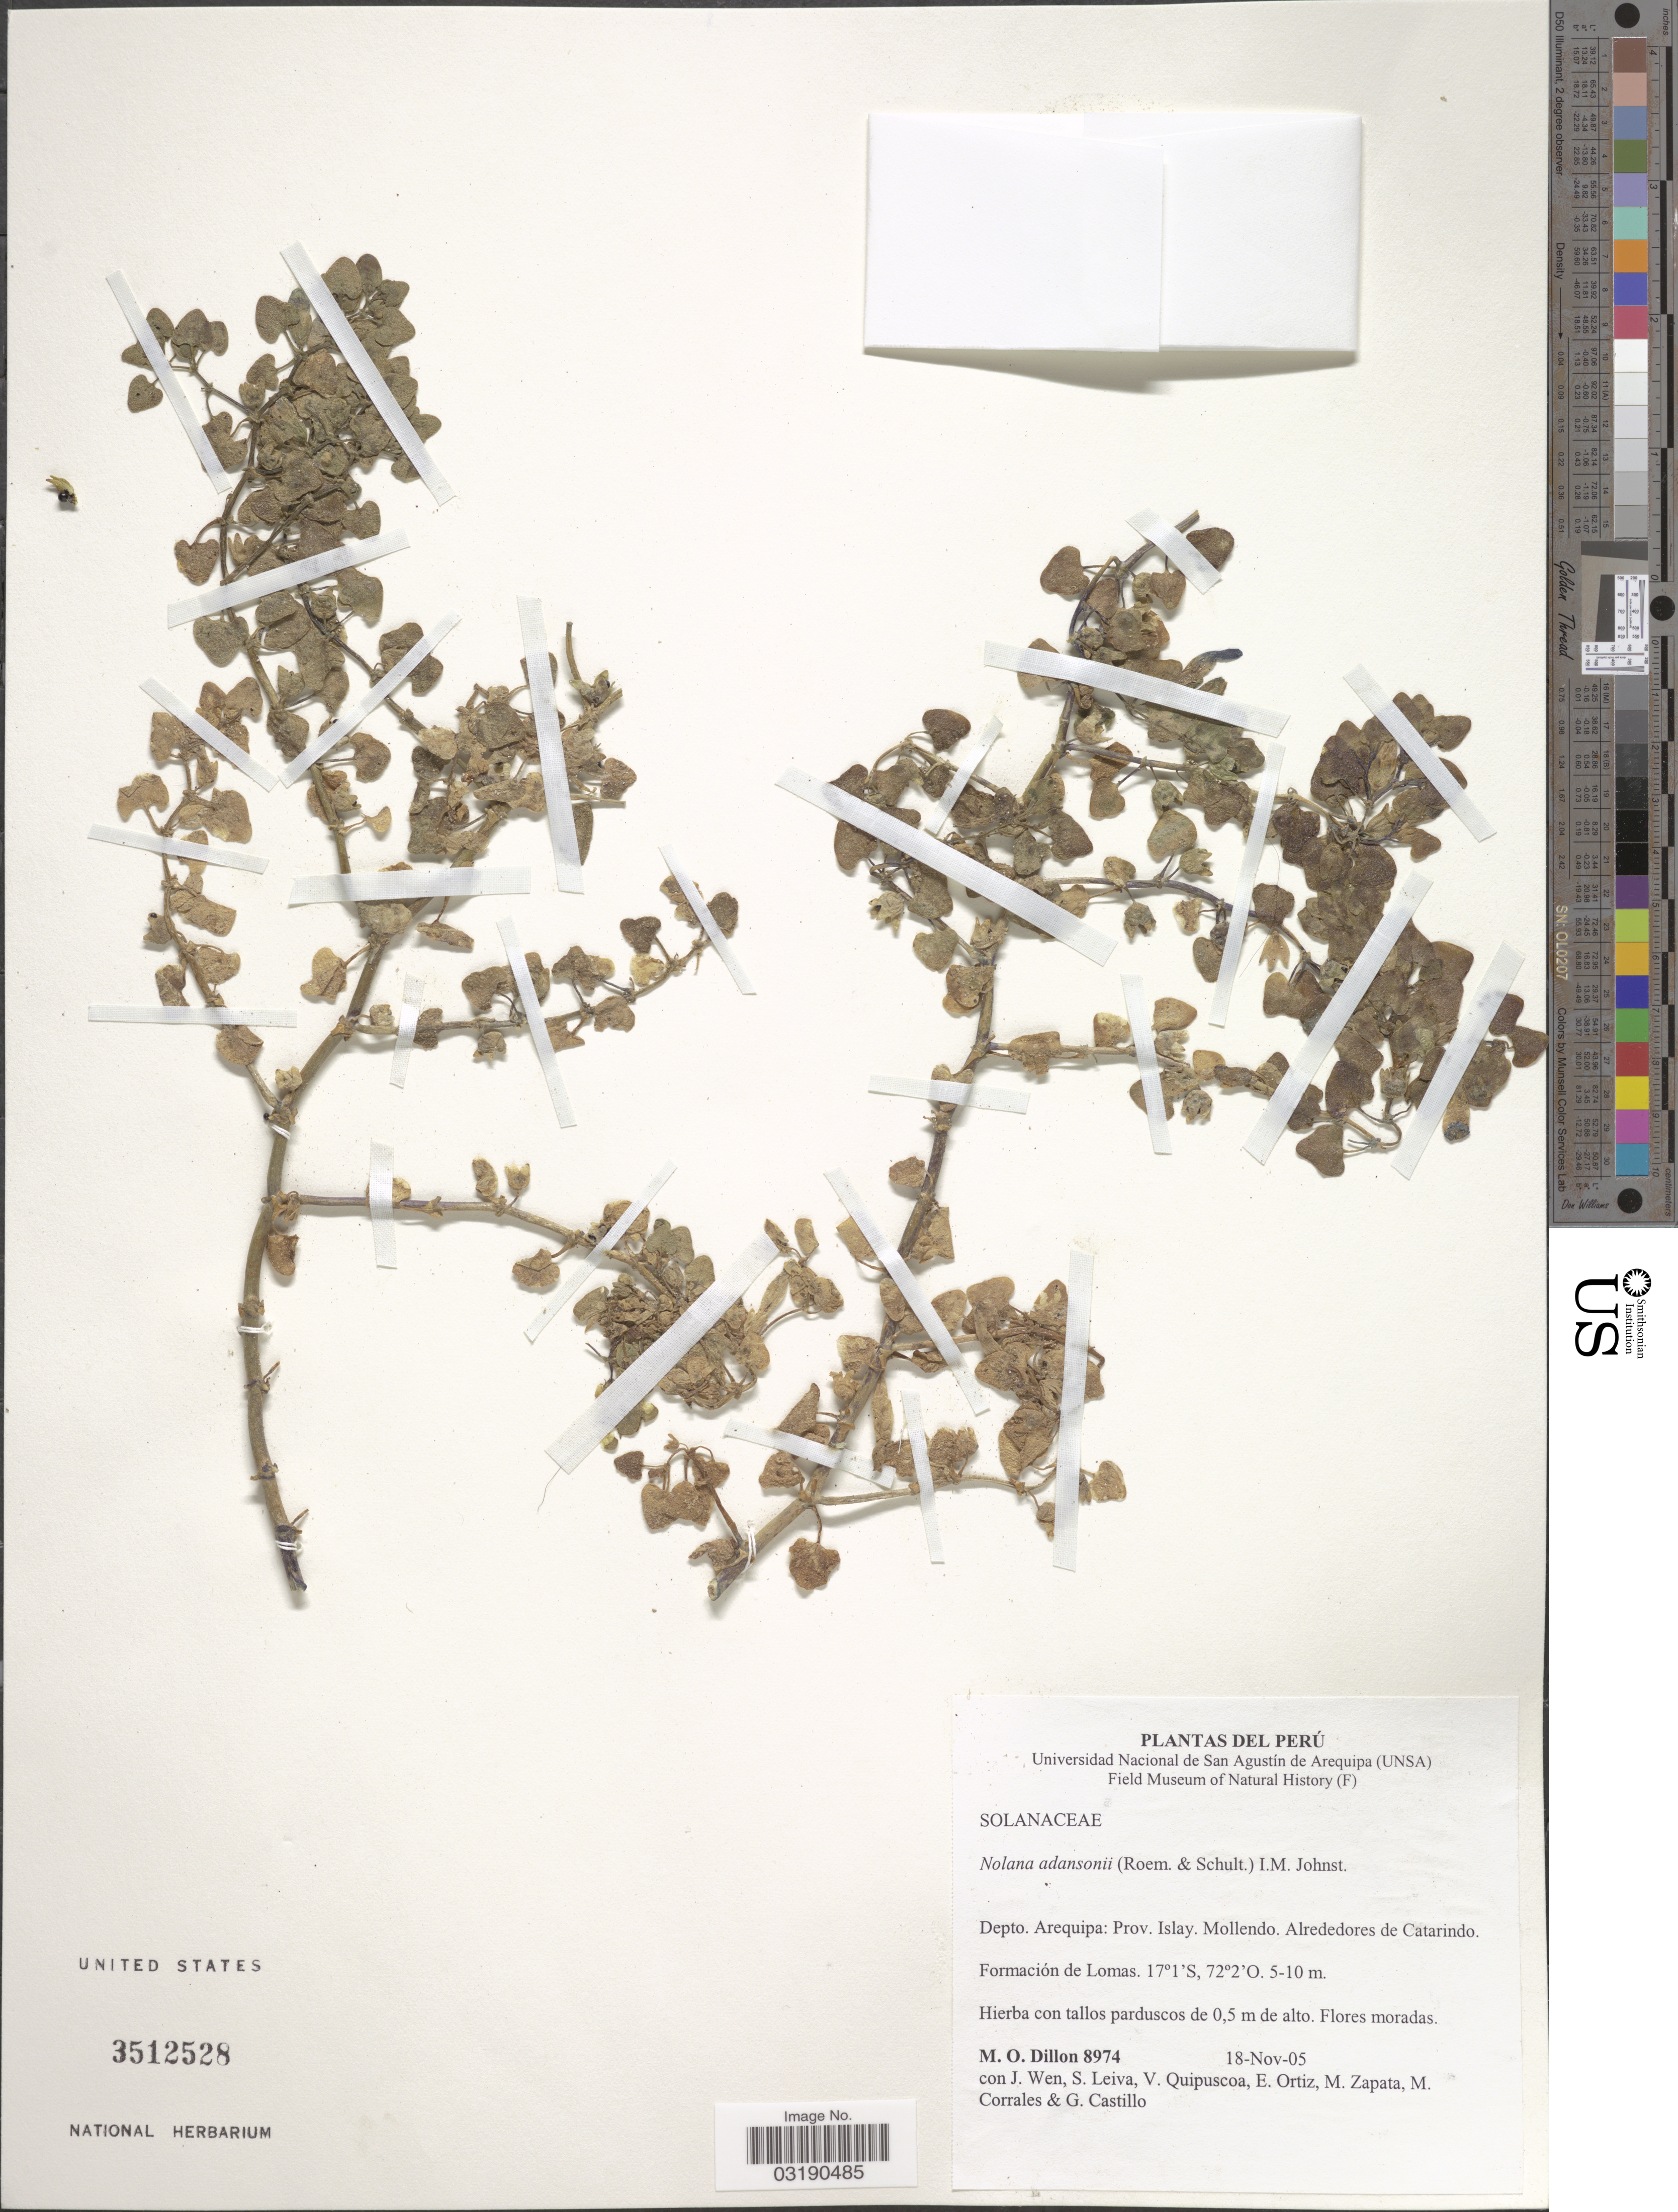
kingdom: Plantae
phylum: Tracheophyta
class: Magnoliopsida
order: Solanales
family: Solanaceae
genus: Nolana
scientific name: Nolana adansonii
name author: I.M. Johnst.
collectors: M. O. Dillon, J. Wen, S. Leiva, V. Quipuscoa & et al.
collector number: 8974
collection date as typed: Transcribed d/m/y: 18/11/5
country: Peru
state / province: Arequipa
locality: Depto. Arequipa: Prov. Islay. Mollendo. Alrededores de Catarindo.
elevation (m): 5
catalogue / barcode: US 3512528